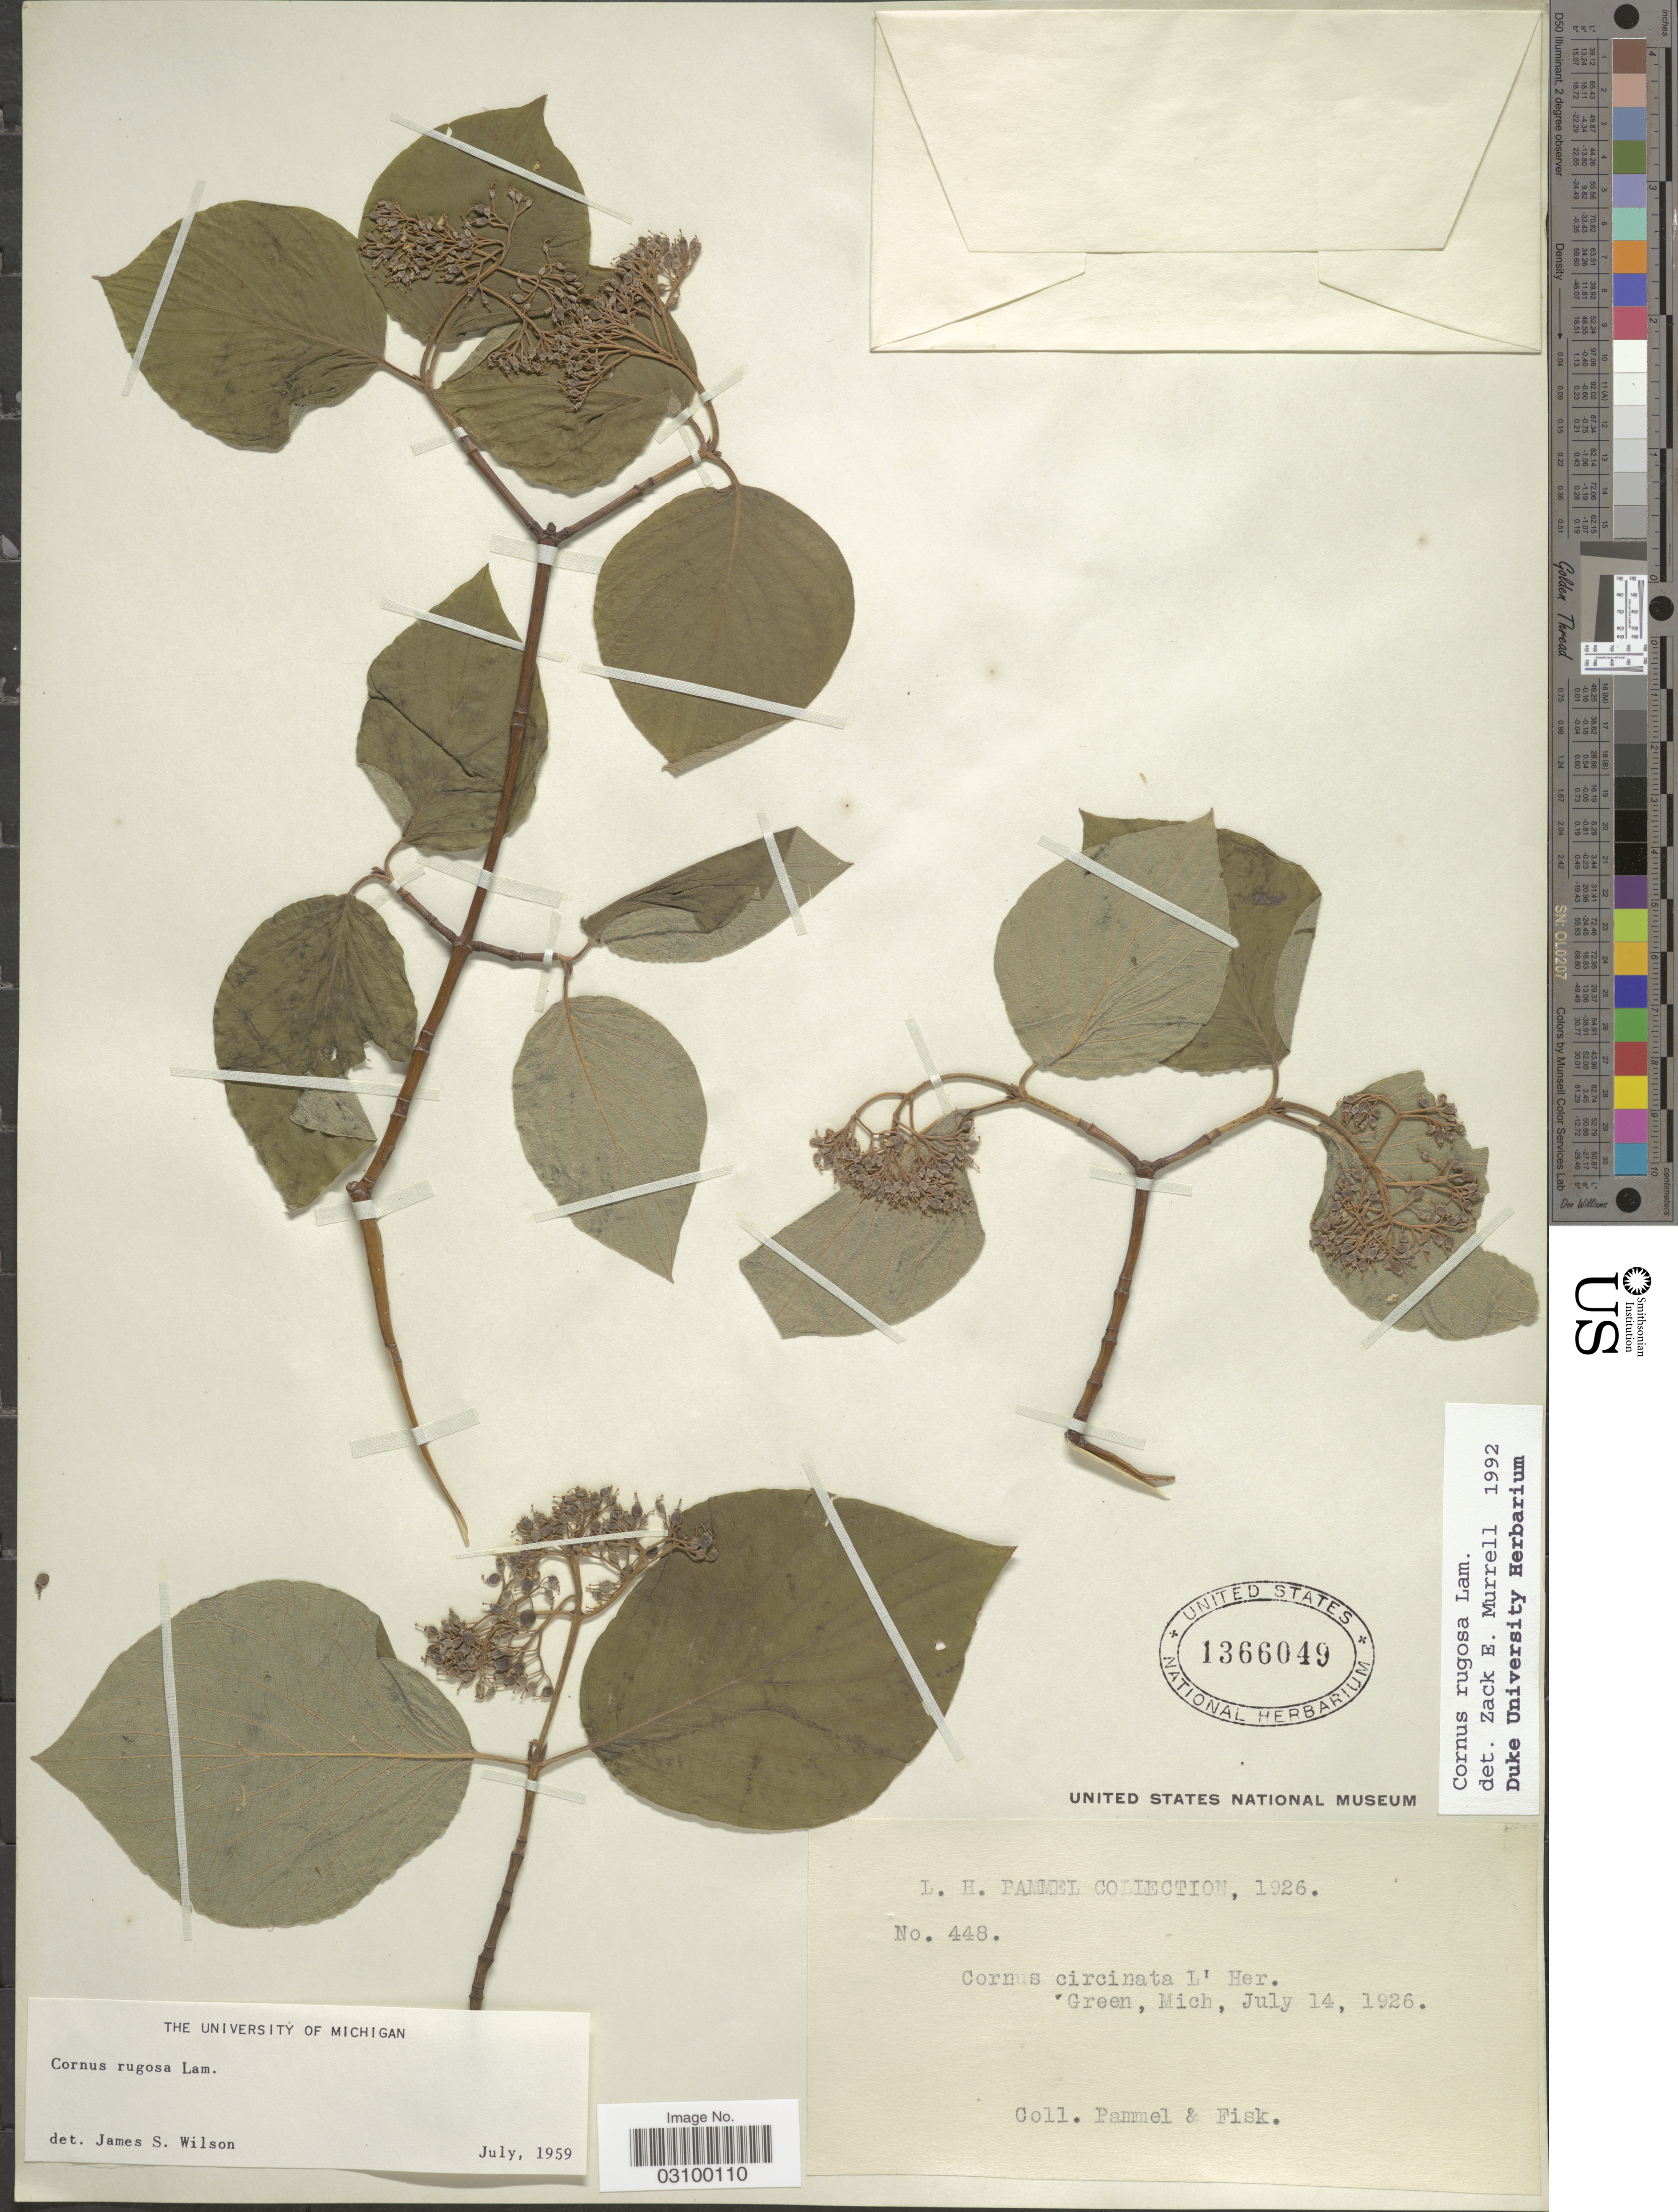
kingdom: Plantae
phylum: Tracheophyta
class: Magnoliopsida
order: Cornales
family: Cornaceae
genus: Cornus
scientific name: Cornus rugosa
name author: Lam.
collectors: L. Pammel & -. Fisk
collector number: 448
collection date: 1926-07-14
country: United States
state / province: Michigan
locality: Green, Mich.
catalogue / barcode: US 1366049